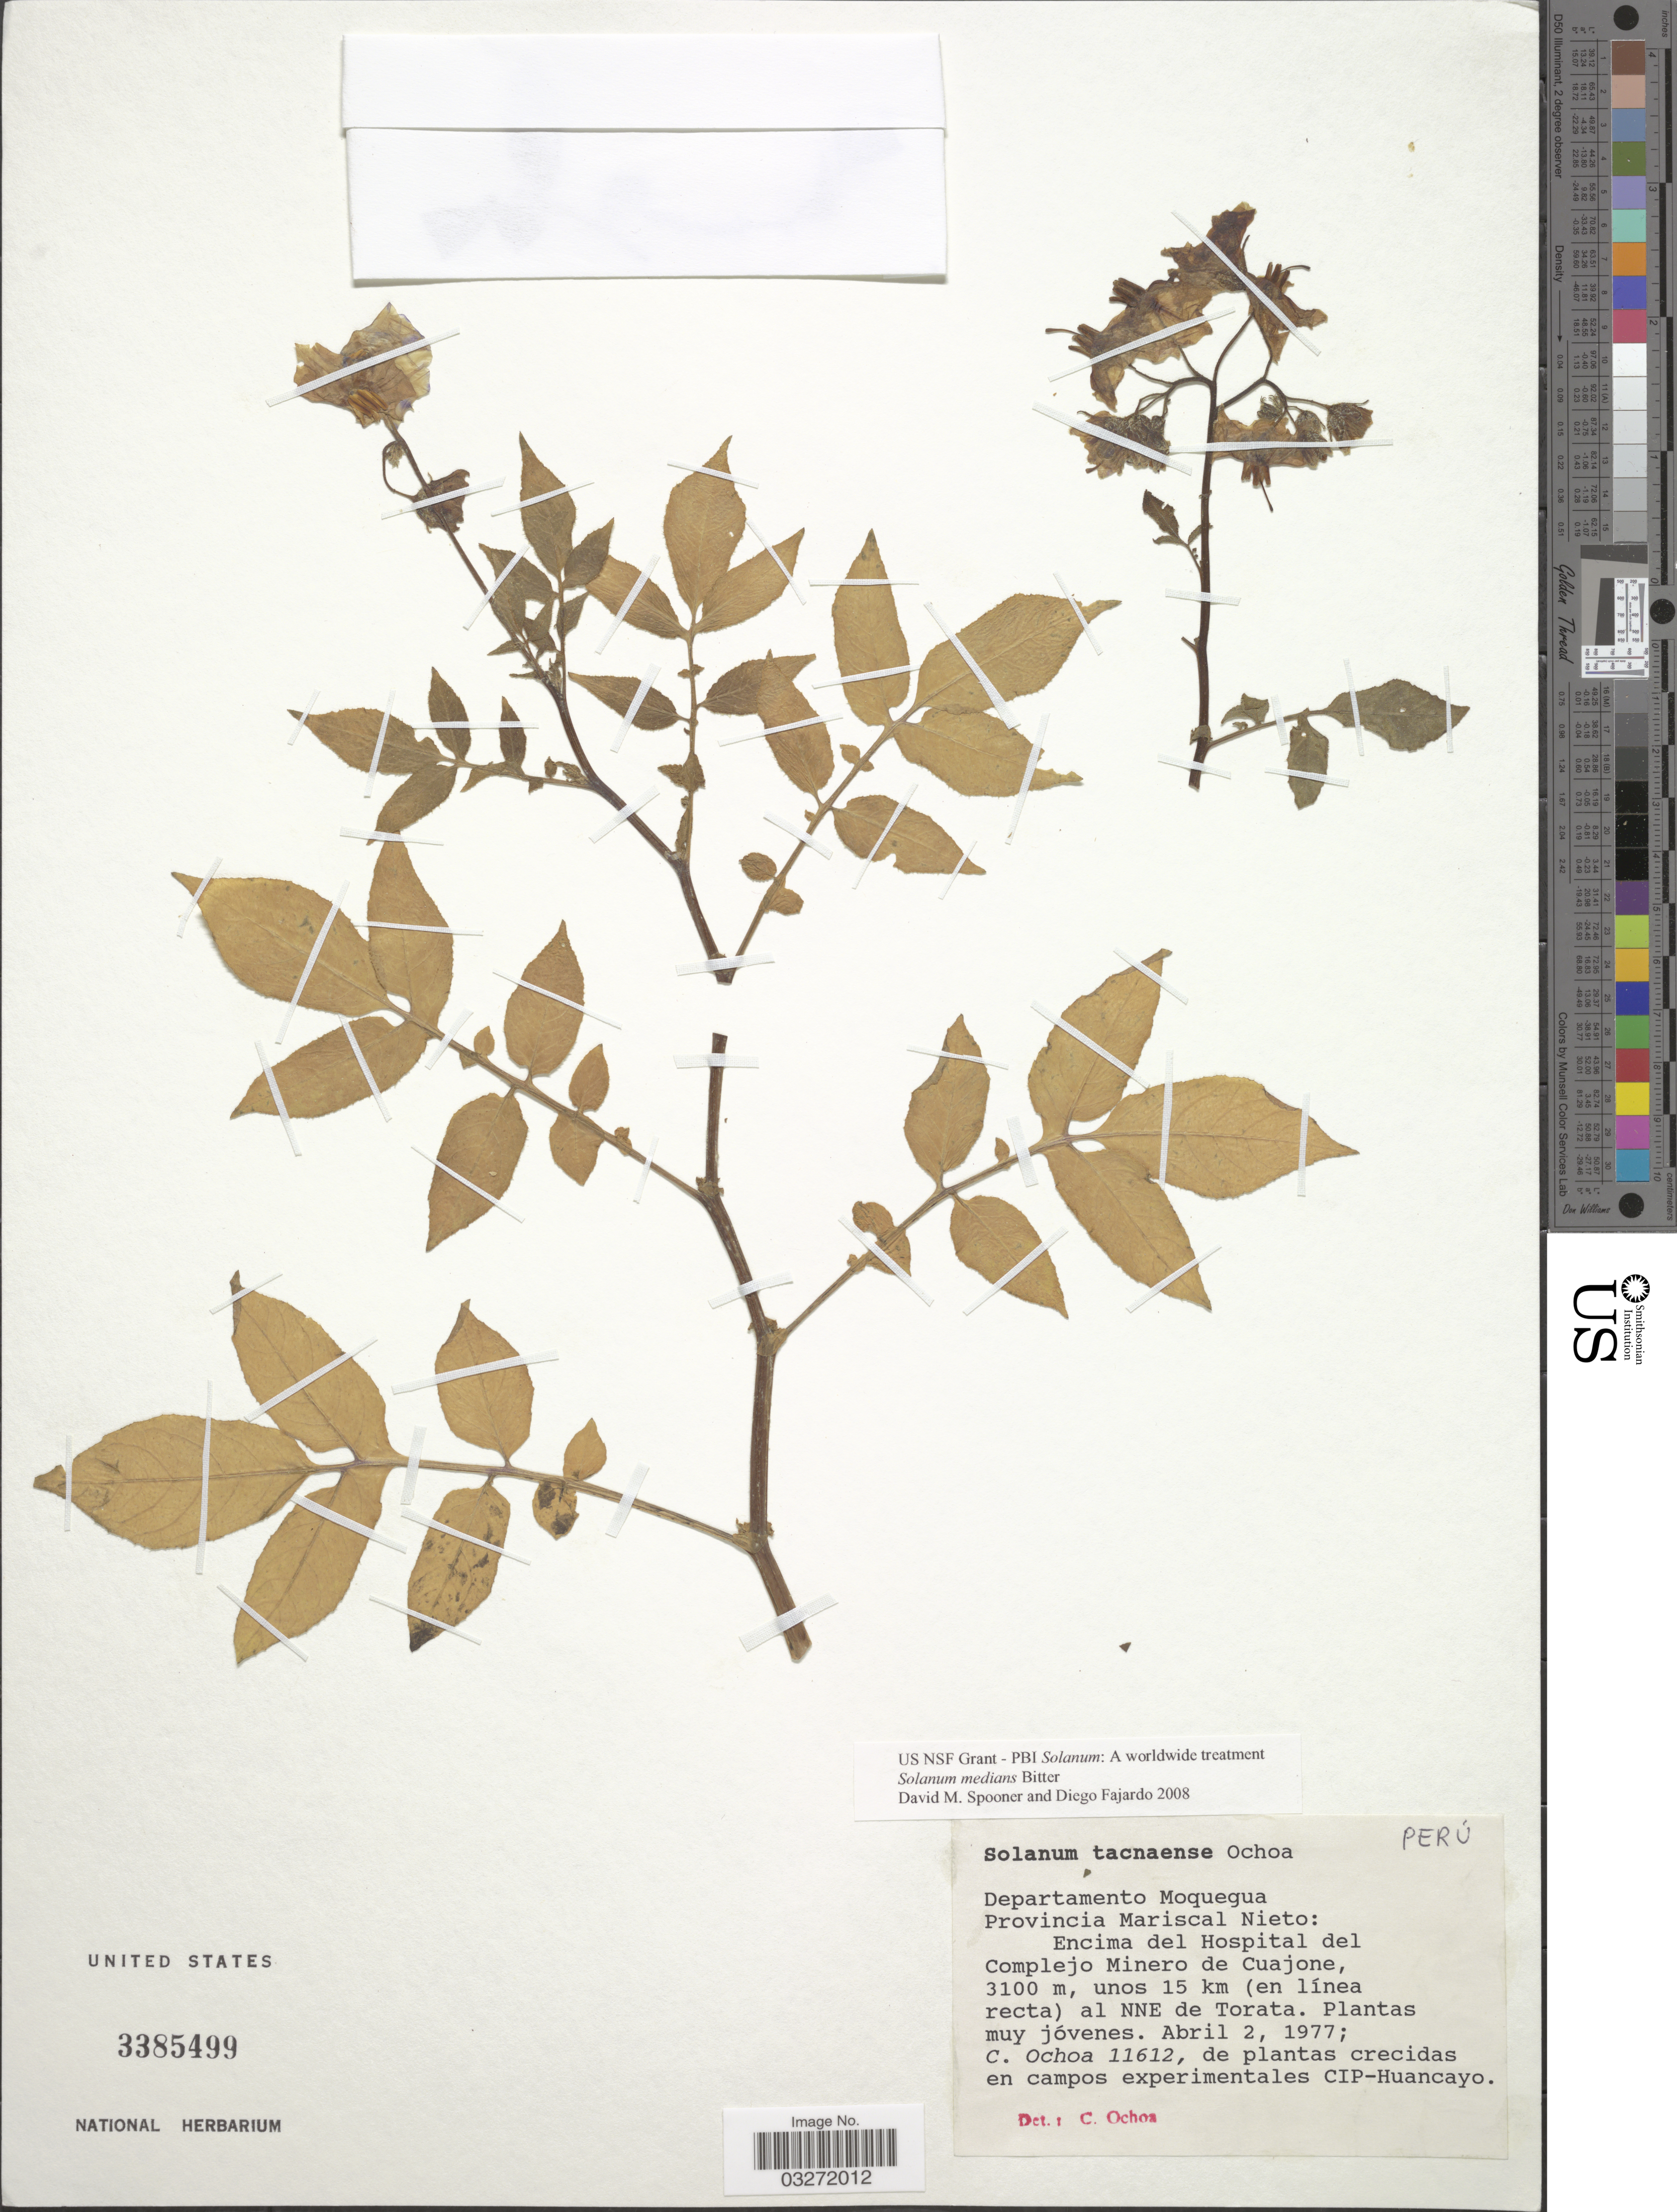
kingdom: Plantae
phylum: Tracheophyta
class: Magnoliopsida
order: Solanales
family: Solanaceae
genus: Solanum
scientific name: Solanum medians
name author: Bitter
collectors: C. Ochoa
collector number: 11612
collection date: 1977-04-02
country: Peru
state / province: Moquegua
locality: Provincia Mariscal Nieto: Encima del Hospital del Complejo Minero de Cuajone, unos 15 km (en línea recta) al NNE de Torata.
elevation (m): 3100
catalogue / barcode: US 3385499